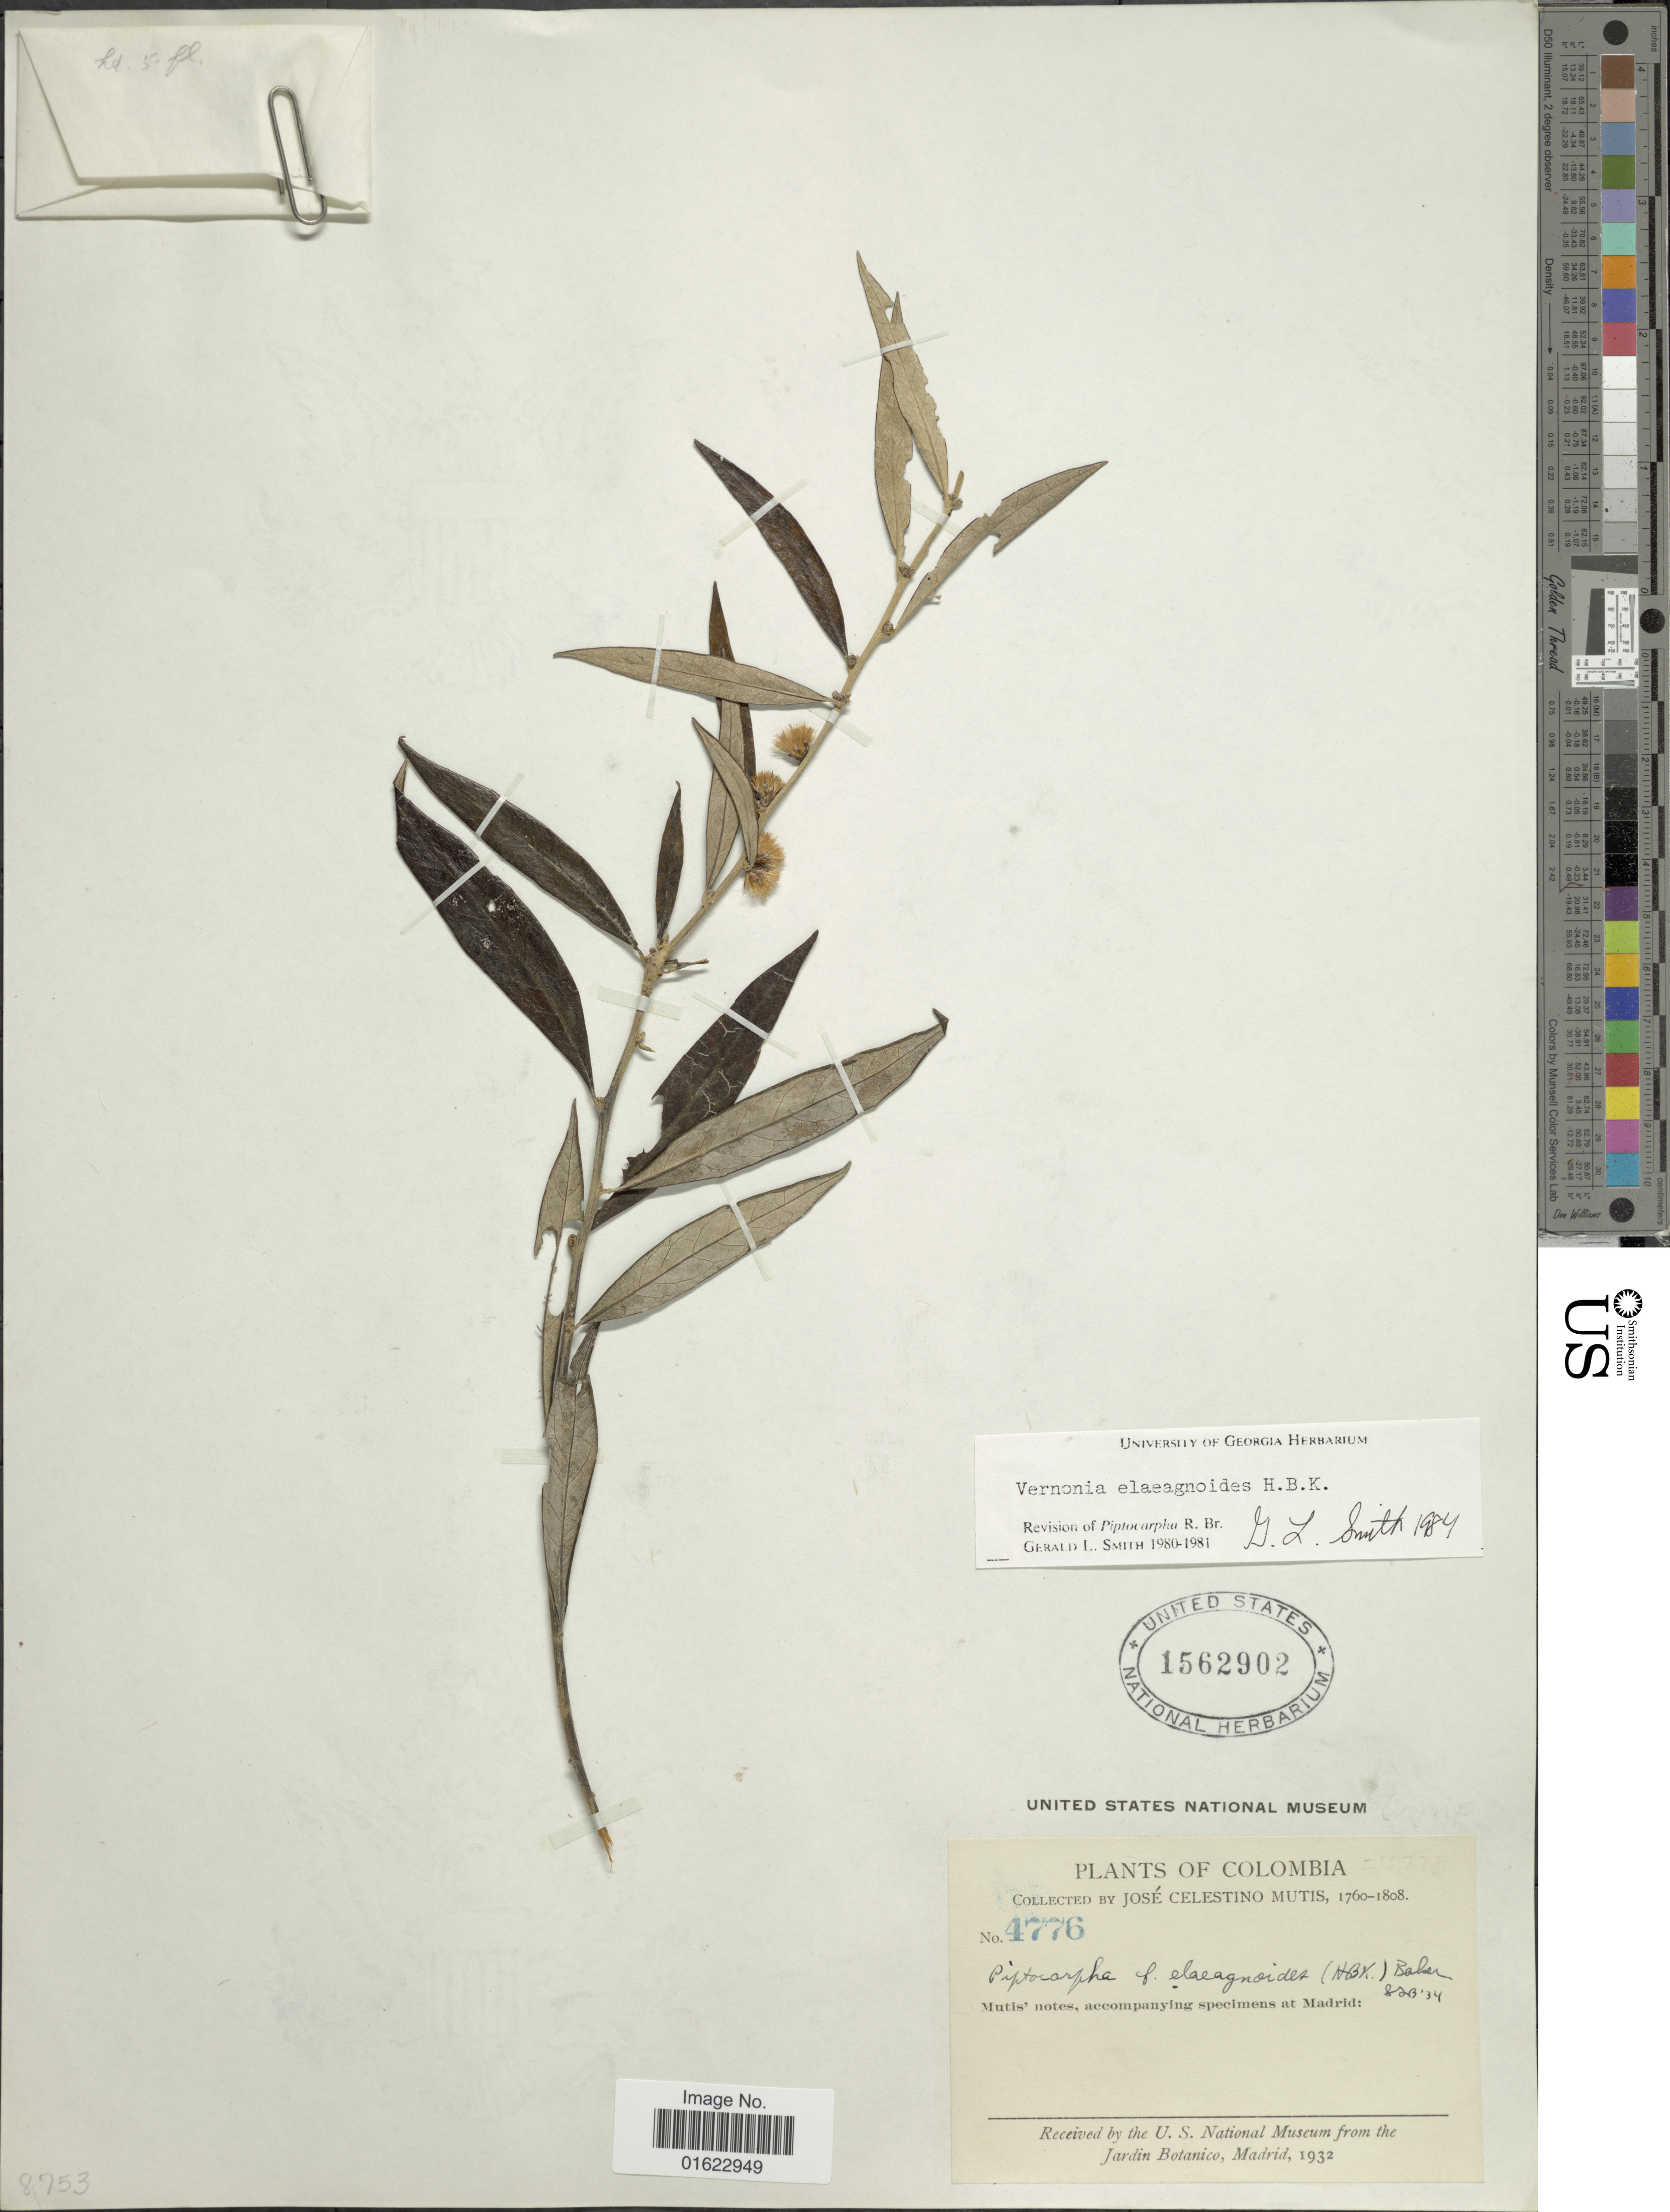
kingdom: Plantae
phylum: Tracheophyta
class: Magnoliopsida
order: Asterales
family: Asteraceae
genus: Pseudopiptocarpha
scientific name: Pseudopiptocarpha eleagnoides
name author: (Kunth) H. Rob.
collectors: J. C. B. Mutis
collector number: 4776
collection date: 1760/1808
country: Colombia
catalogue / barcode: US 1562902